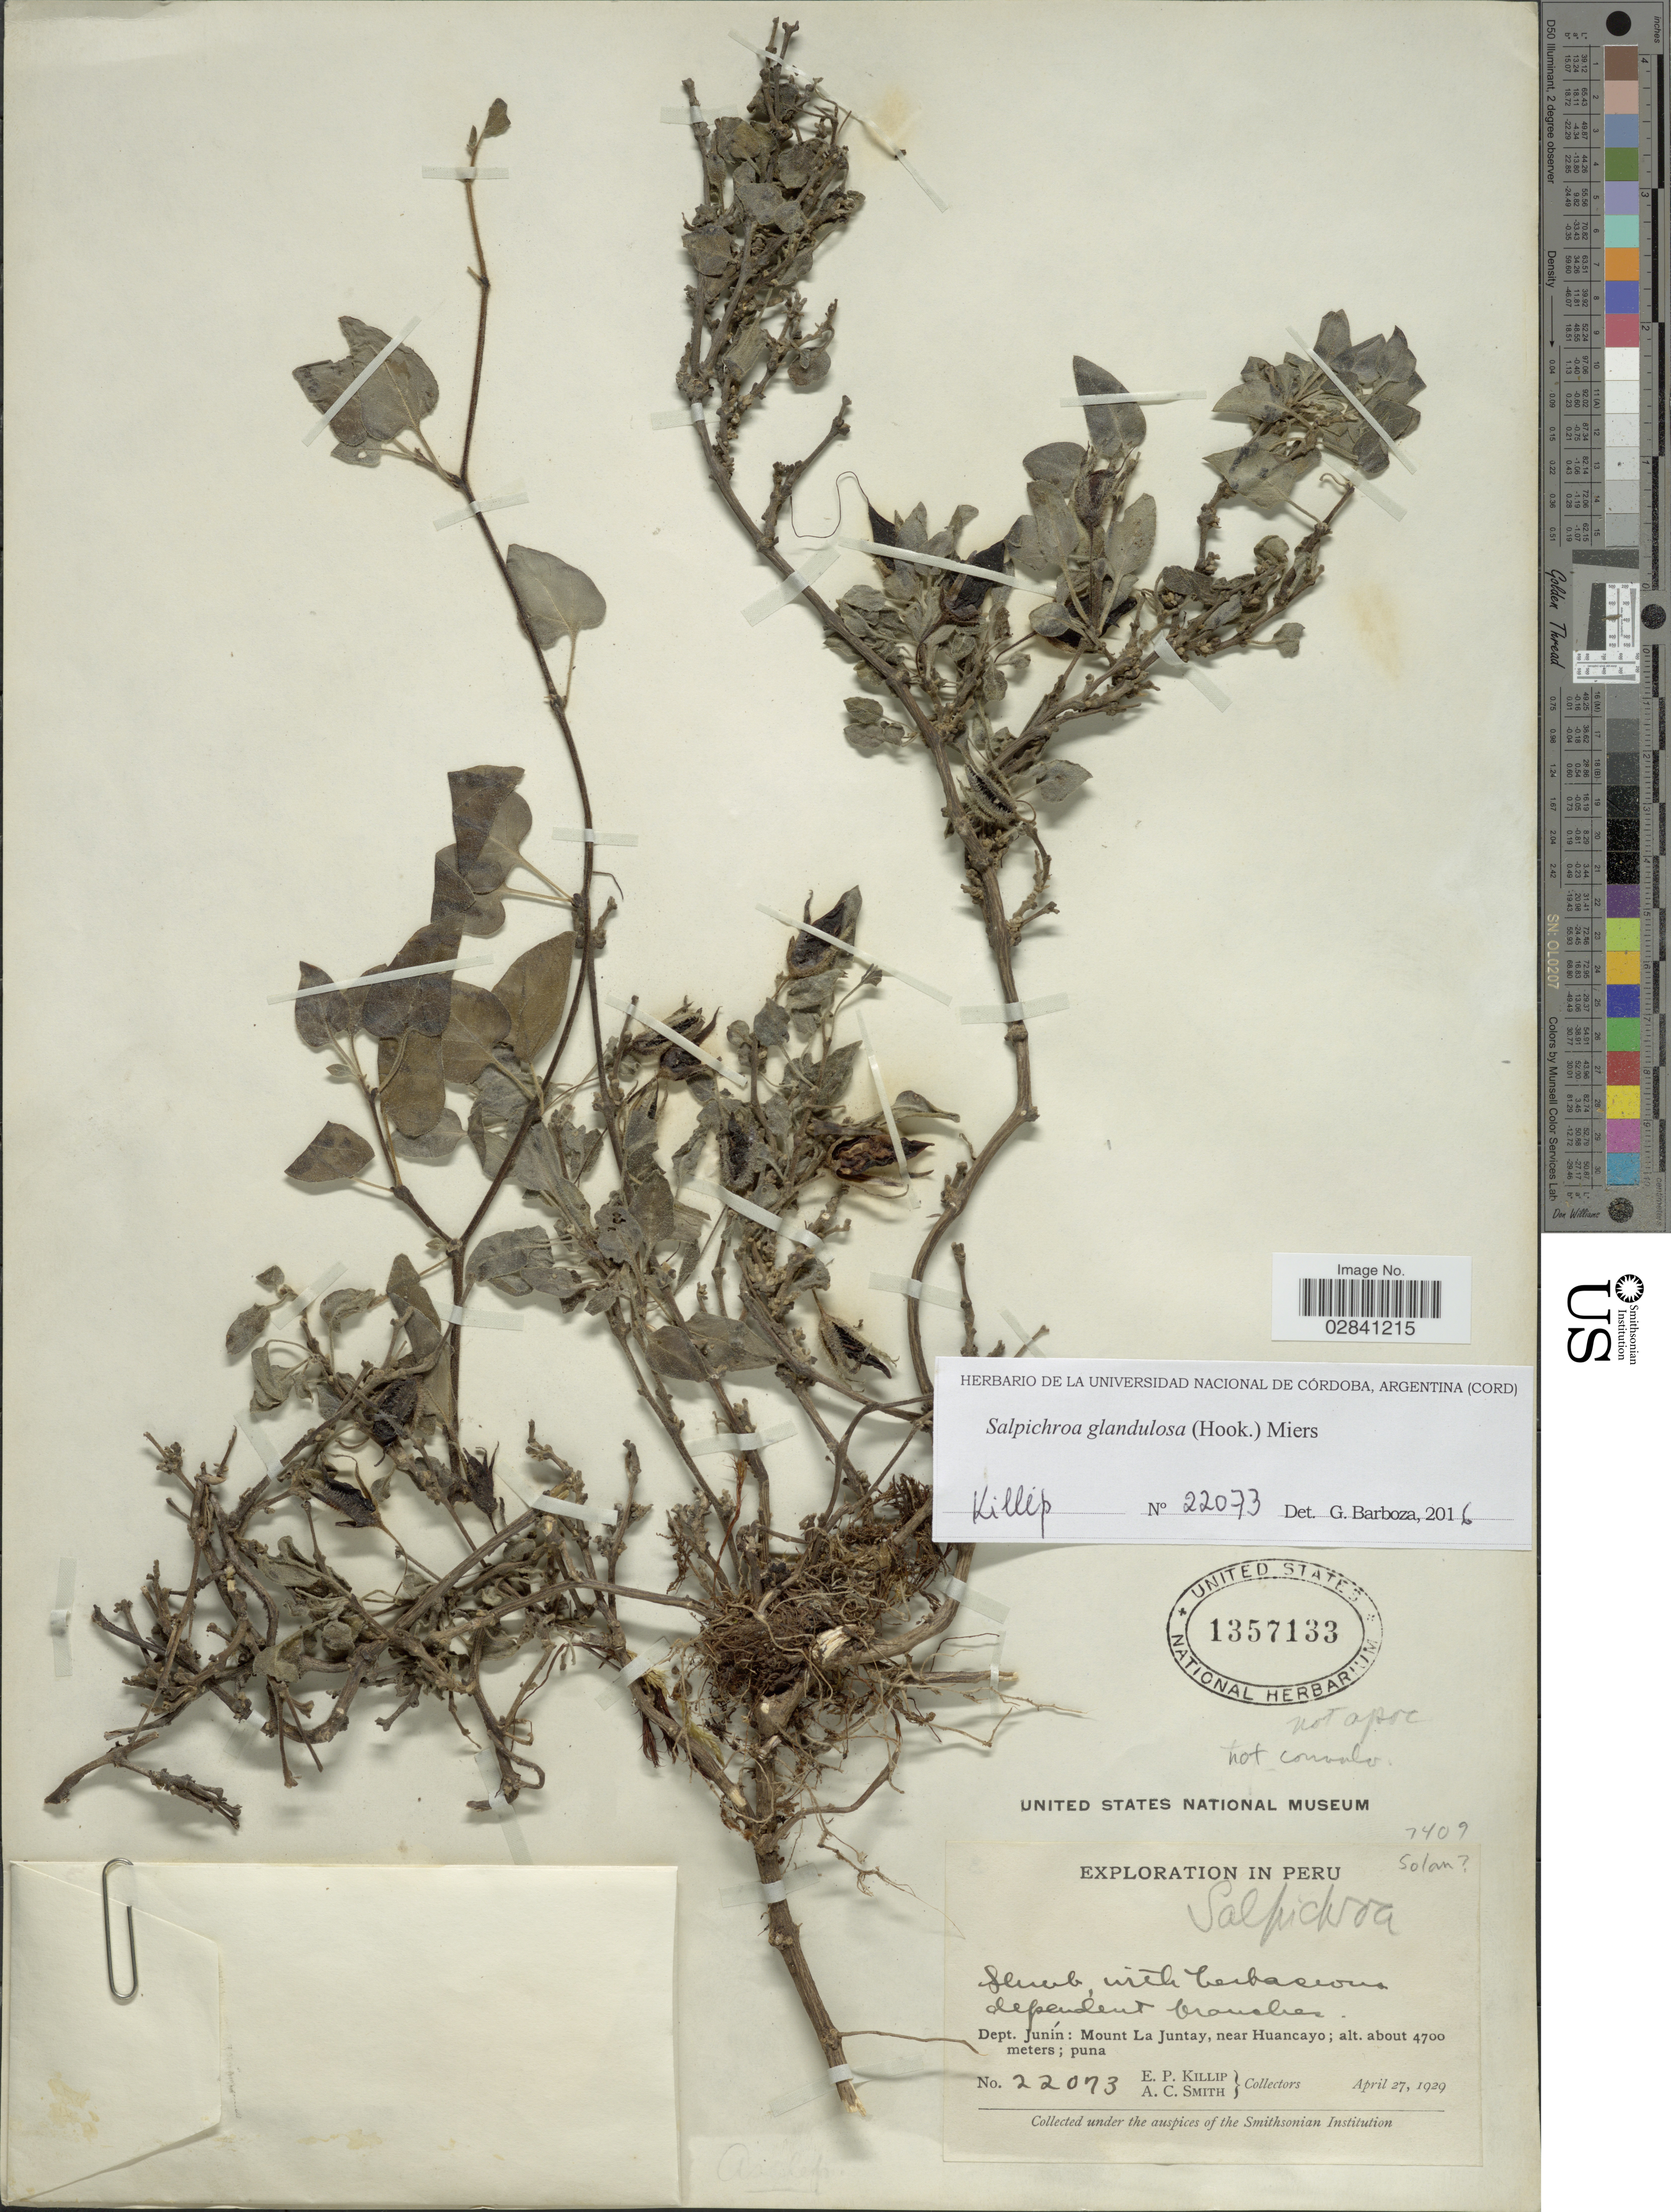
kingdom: Plantae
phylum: Tracheophyta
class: Magnoliopsida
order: Solanales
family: Solanaceae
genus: Salpichroa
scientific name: Salpichroa glandulosa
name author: (Hook.) Miers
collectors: E. P. Killip & A. C. Smith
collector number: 22073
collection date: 1929-04-27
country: Peru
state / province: Junín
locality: Dept. Junín: Mount La Juntay, near Huancayo.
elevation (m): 4700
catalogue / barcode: US 1357133